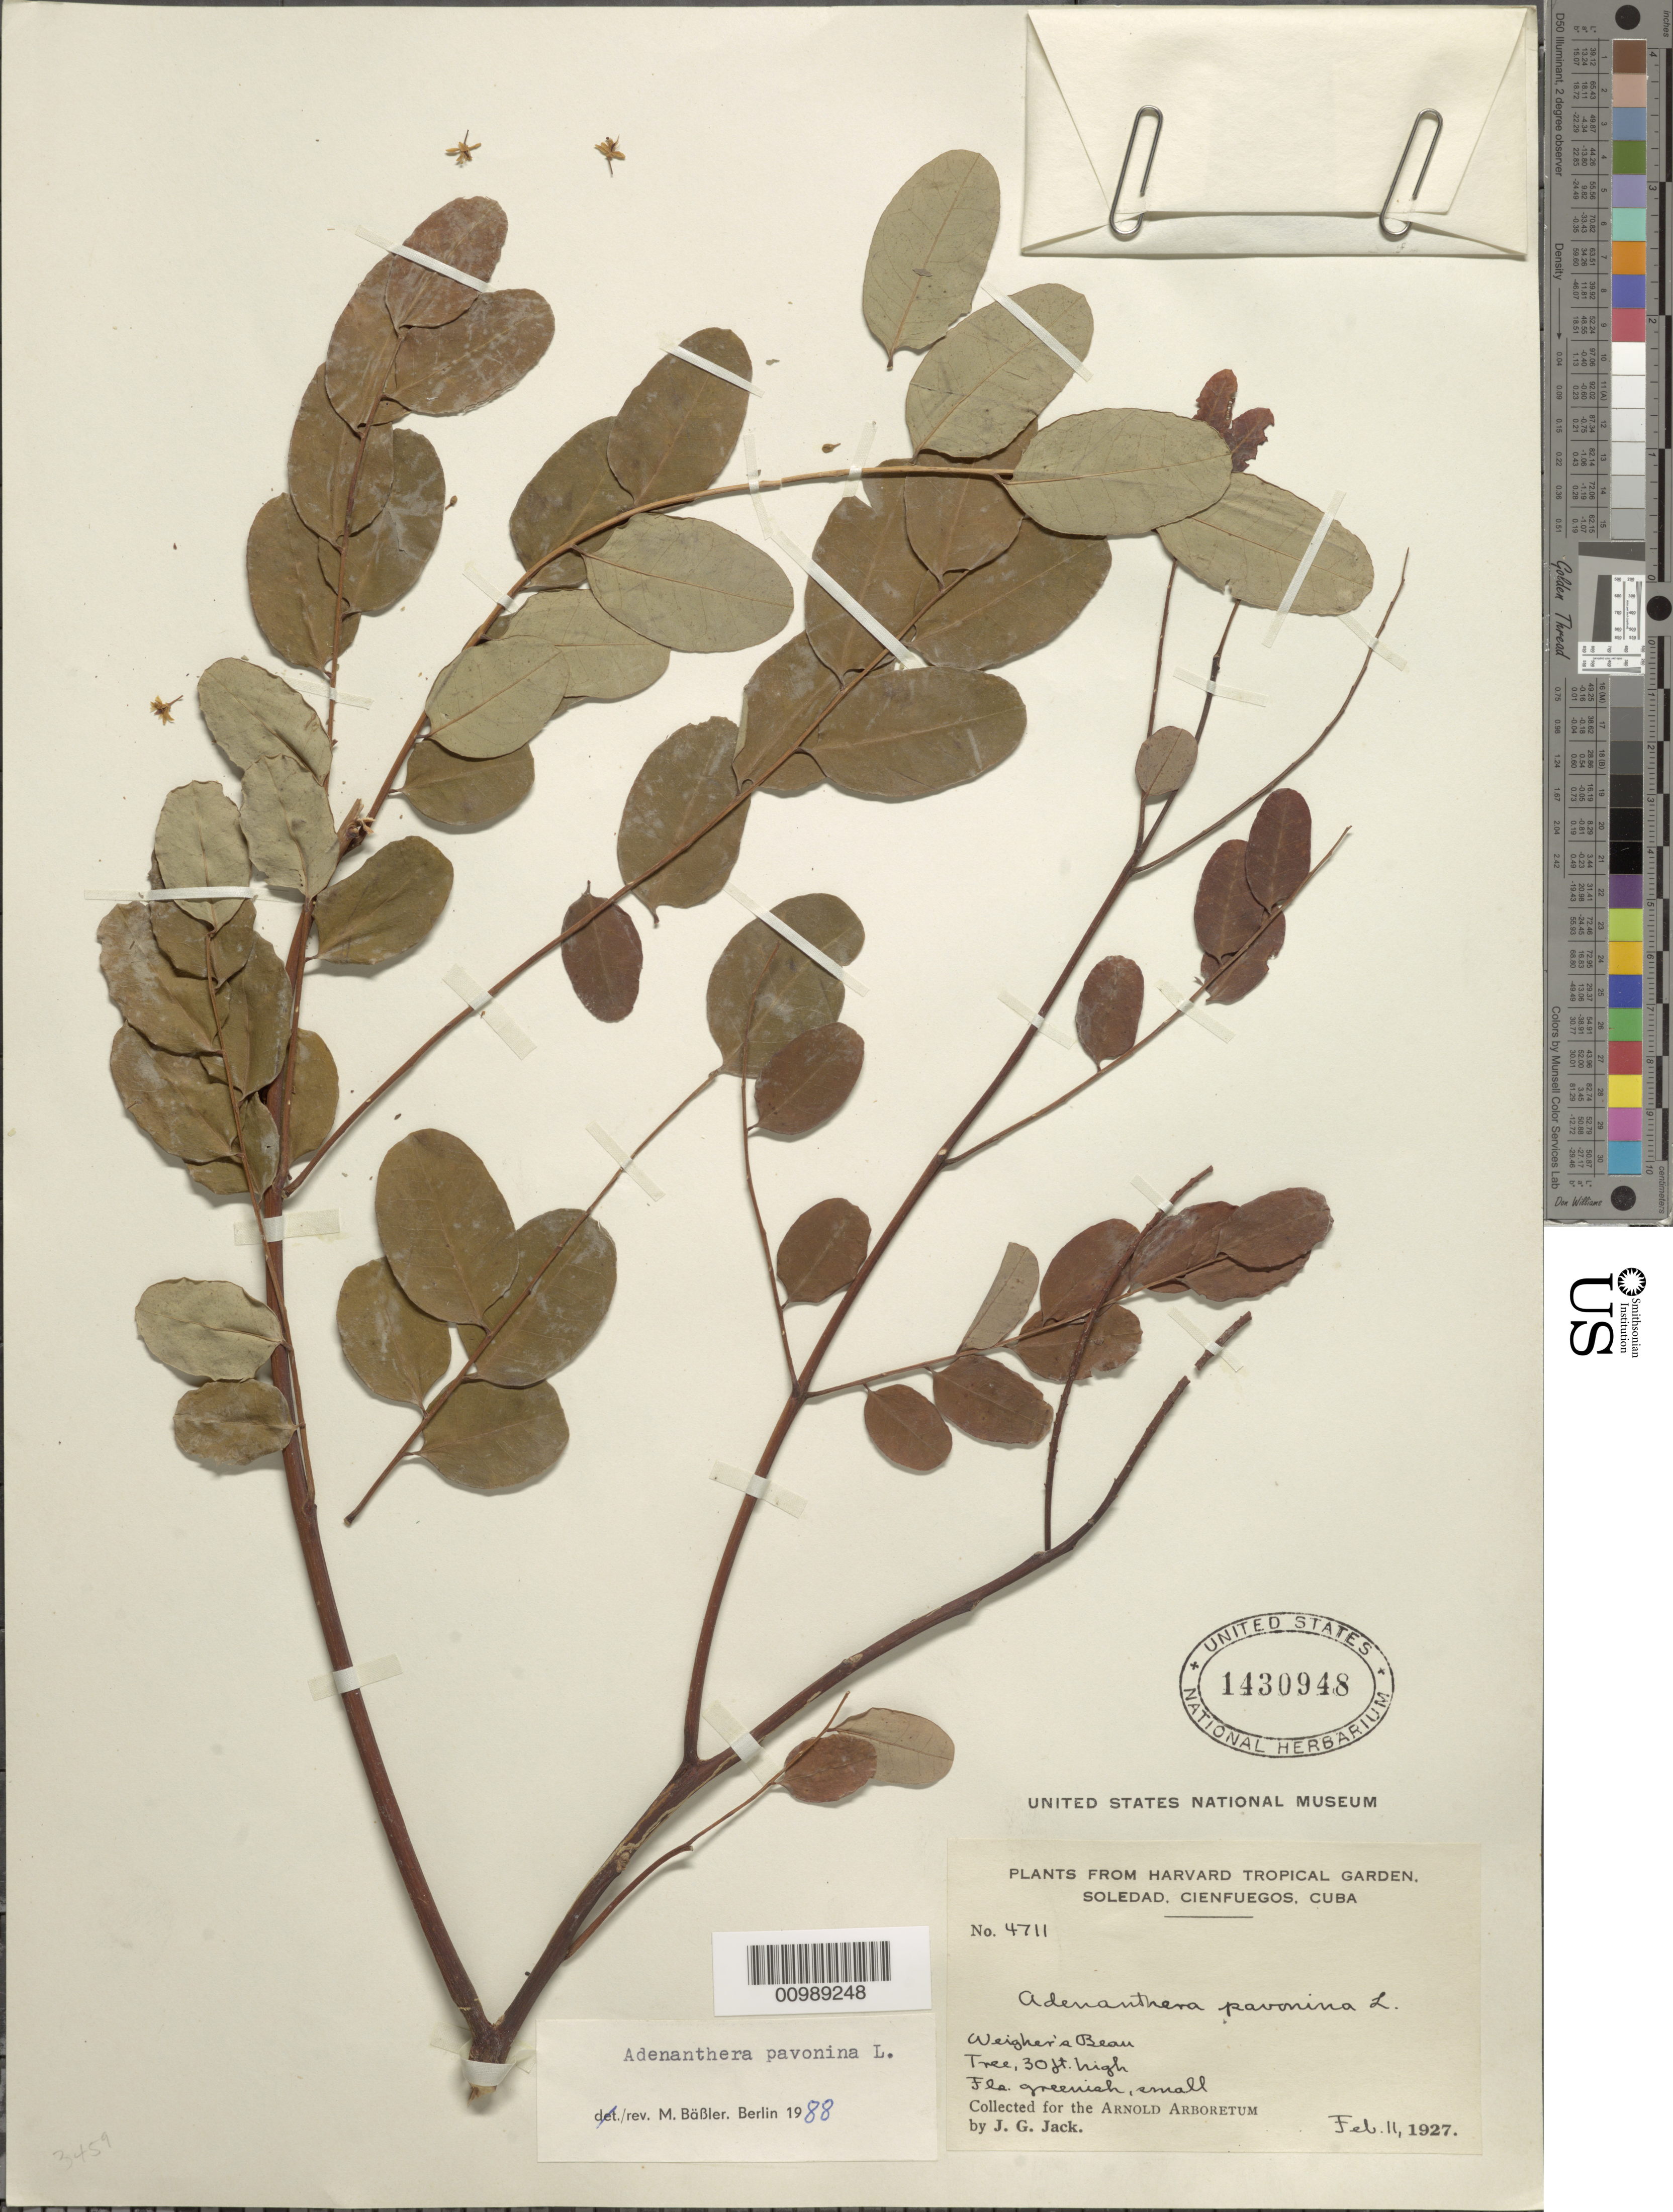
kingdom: Plantae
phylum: Tracheophyta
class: Magnoliopsida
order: Fabales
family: Fabaceae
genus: Adenanthera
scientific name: Adenanthera pavonina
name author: L.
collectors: J. G. Jack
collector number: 4711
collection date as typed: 11 Feb 1927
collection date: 1927-02-11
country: Cuba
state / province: Cienfuegos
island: Cuba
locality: Soledad Weigher's Beau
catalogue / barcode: US 1430948